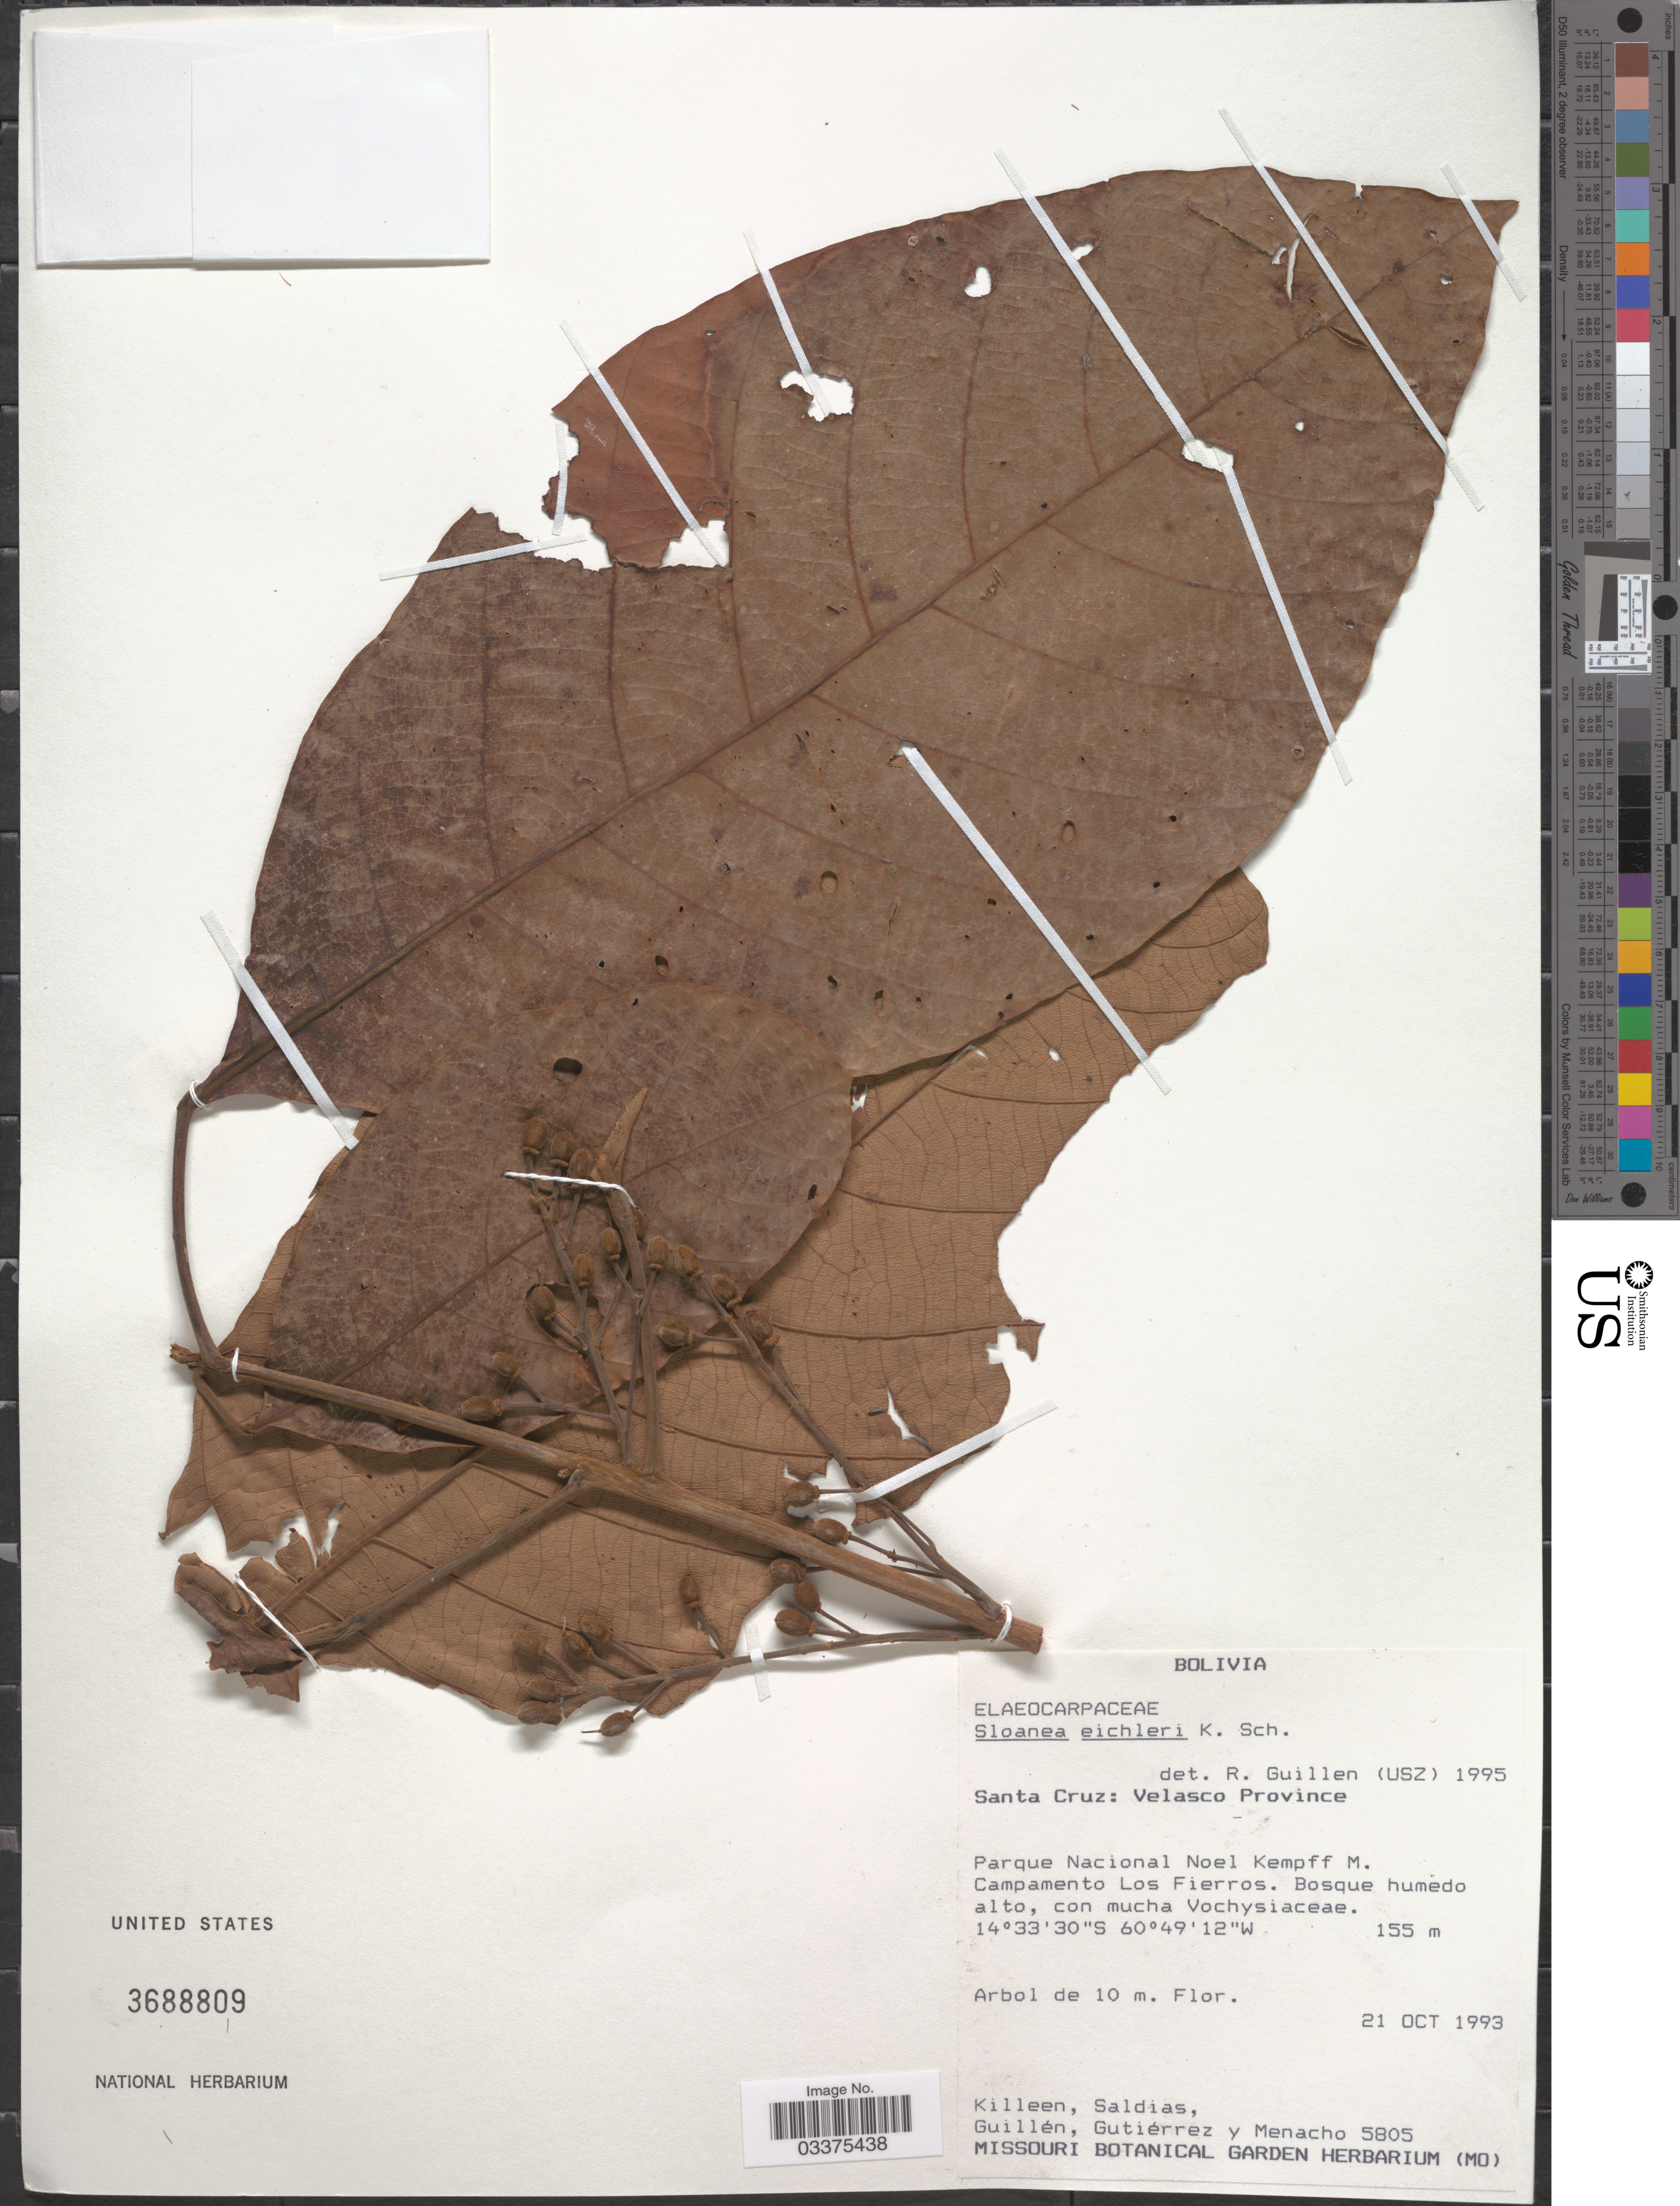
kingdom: Plantae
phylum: Tracheophyta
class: Magnoliopsida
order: Oxalidales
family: Elaeocarpaceae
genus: Sloanea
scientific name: Sloanea eichleri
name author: K. Schum.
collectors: Killeen, --, -. Saldias, -- Guillen, Gutiérrez, -- & Menacho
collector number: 5805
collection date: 1993-10-21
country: Bolivia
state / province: Santa Cruz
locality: Velasco Province. Parque Nacional Noel Kempff M. Campamento Los Fierros.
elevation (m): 155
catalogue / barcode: US 3688809